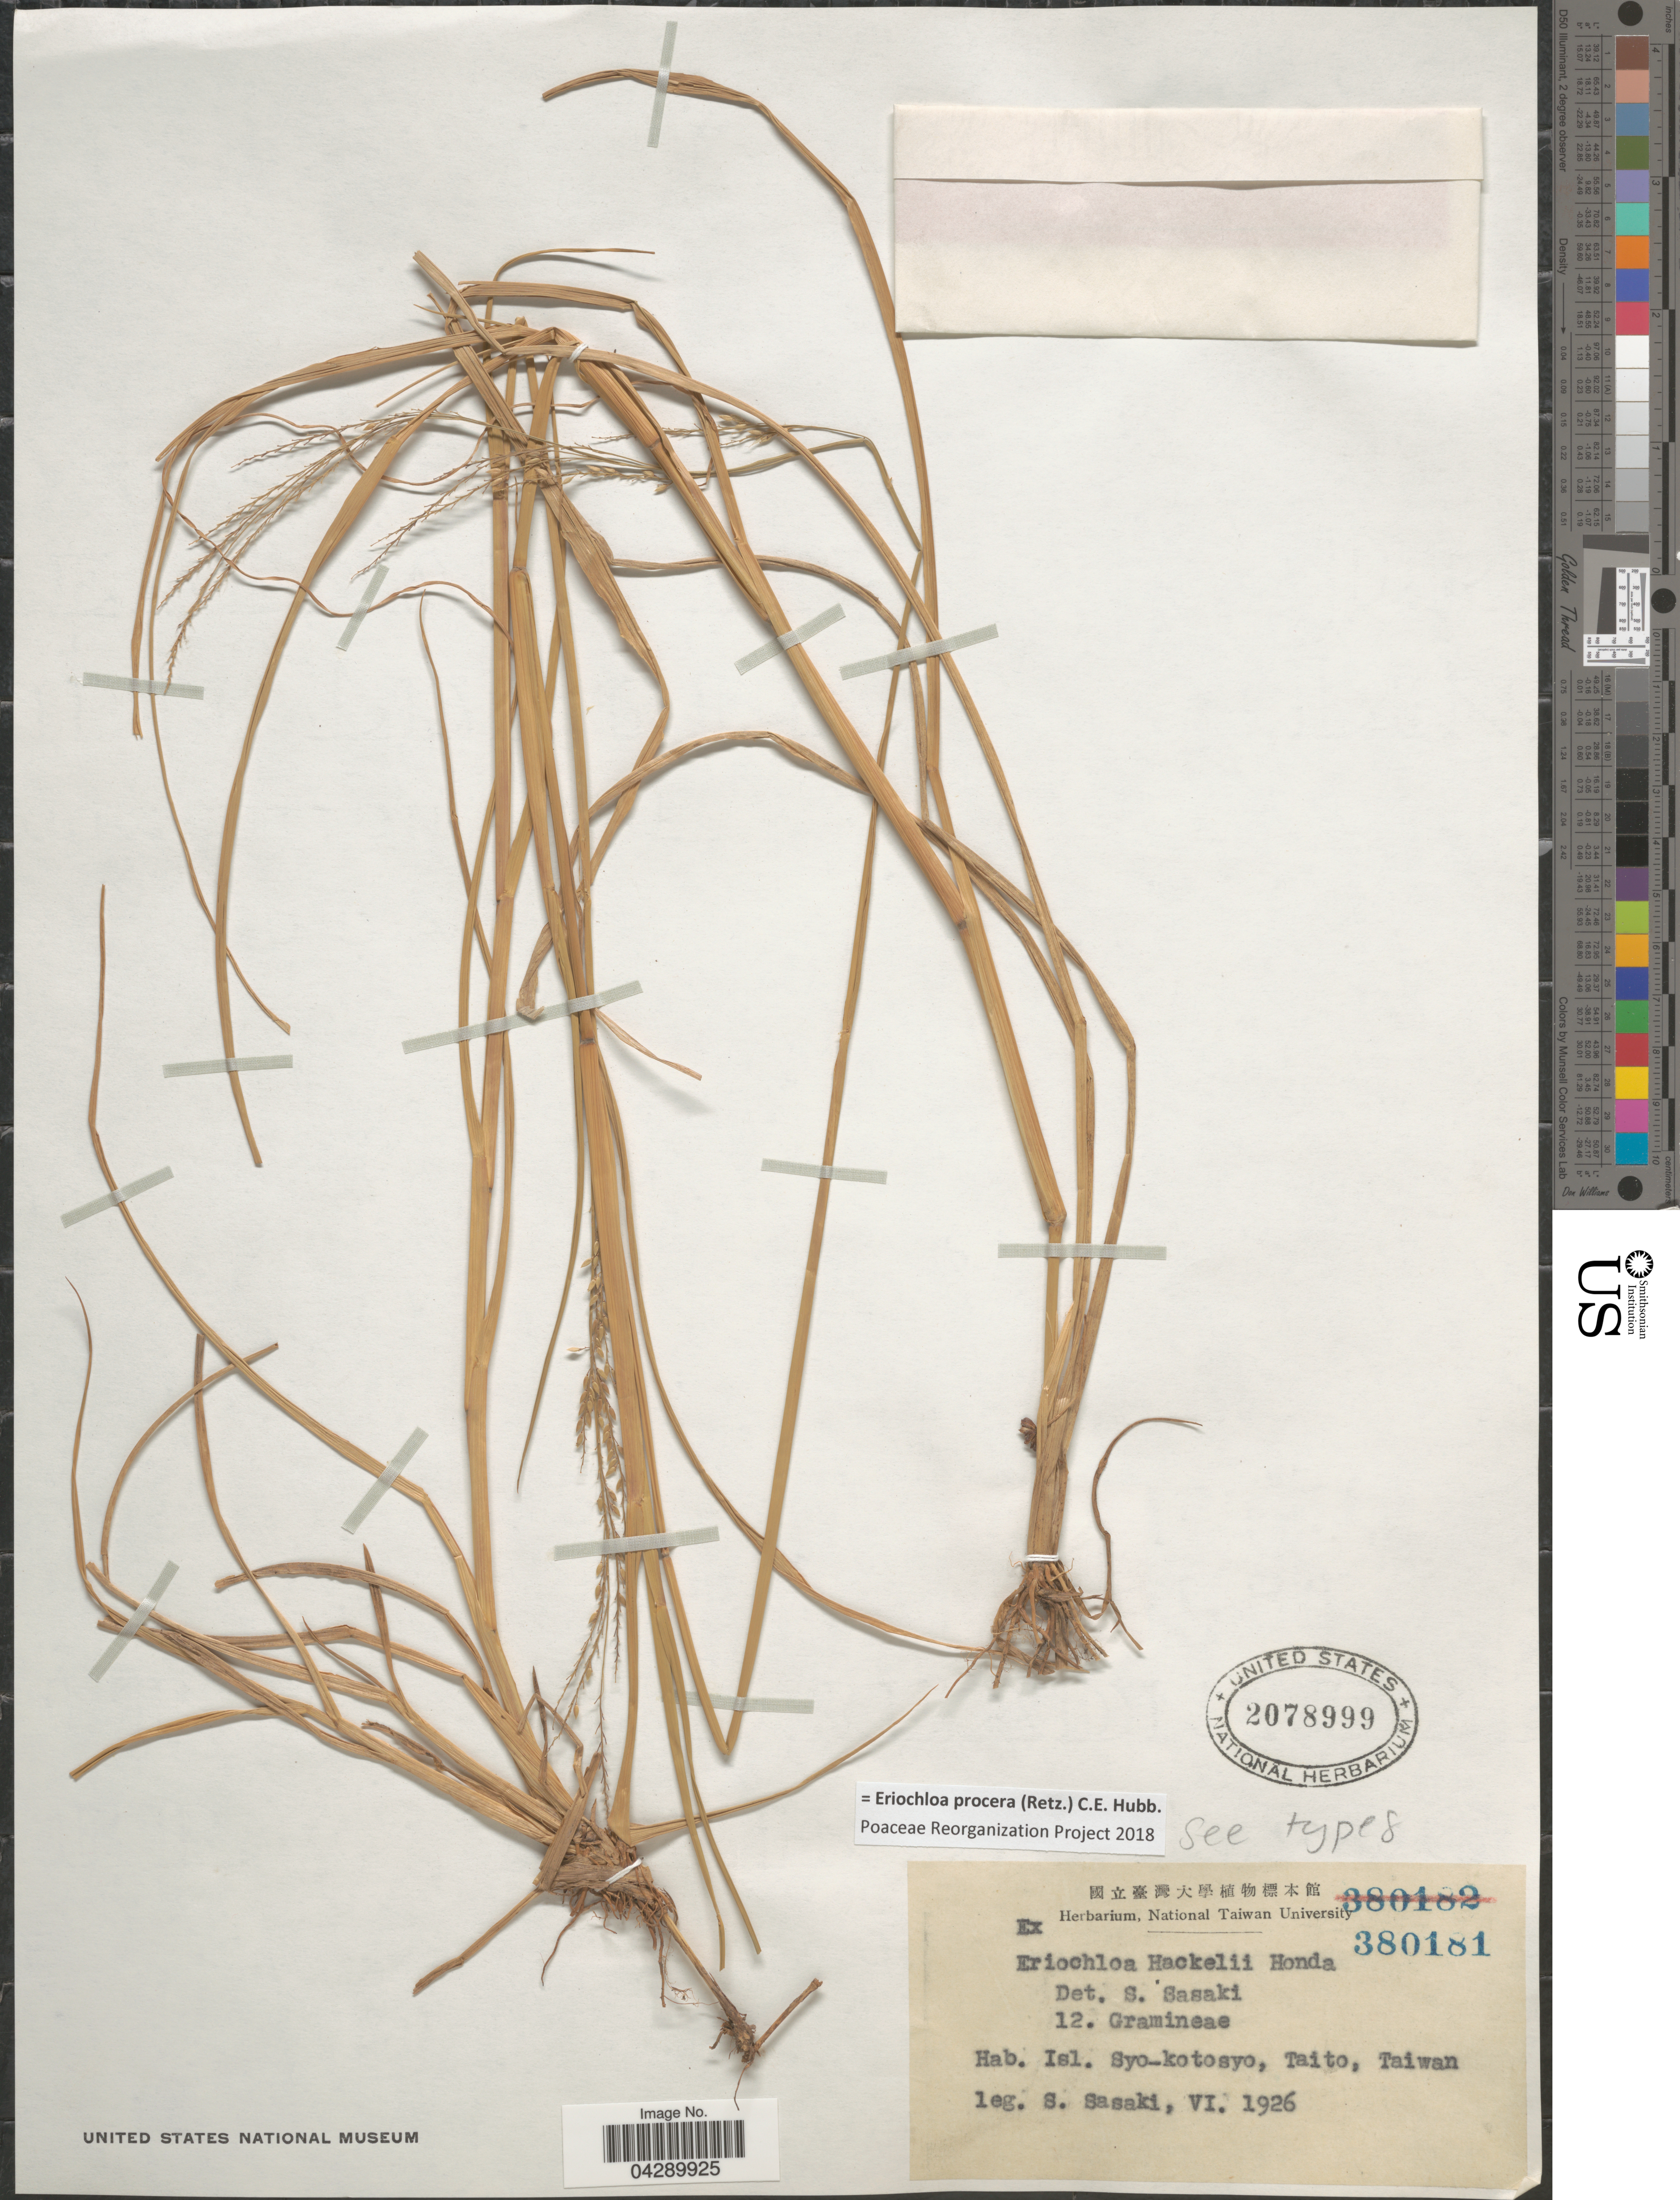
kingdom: Plantae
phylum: Tracheophyta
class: Liliopsida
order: Poales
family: Poaceae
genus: Eriochloa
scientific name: Eriochloa procera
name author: (Retz.) C.E. Hubb.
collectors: S. Sasaki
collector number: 380181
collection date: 1926-06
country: Taiwan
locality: Isl. Syo-kotosyo, Taito.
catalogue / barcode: US 2078999